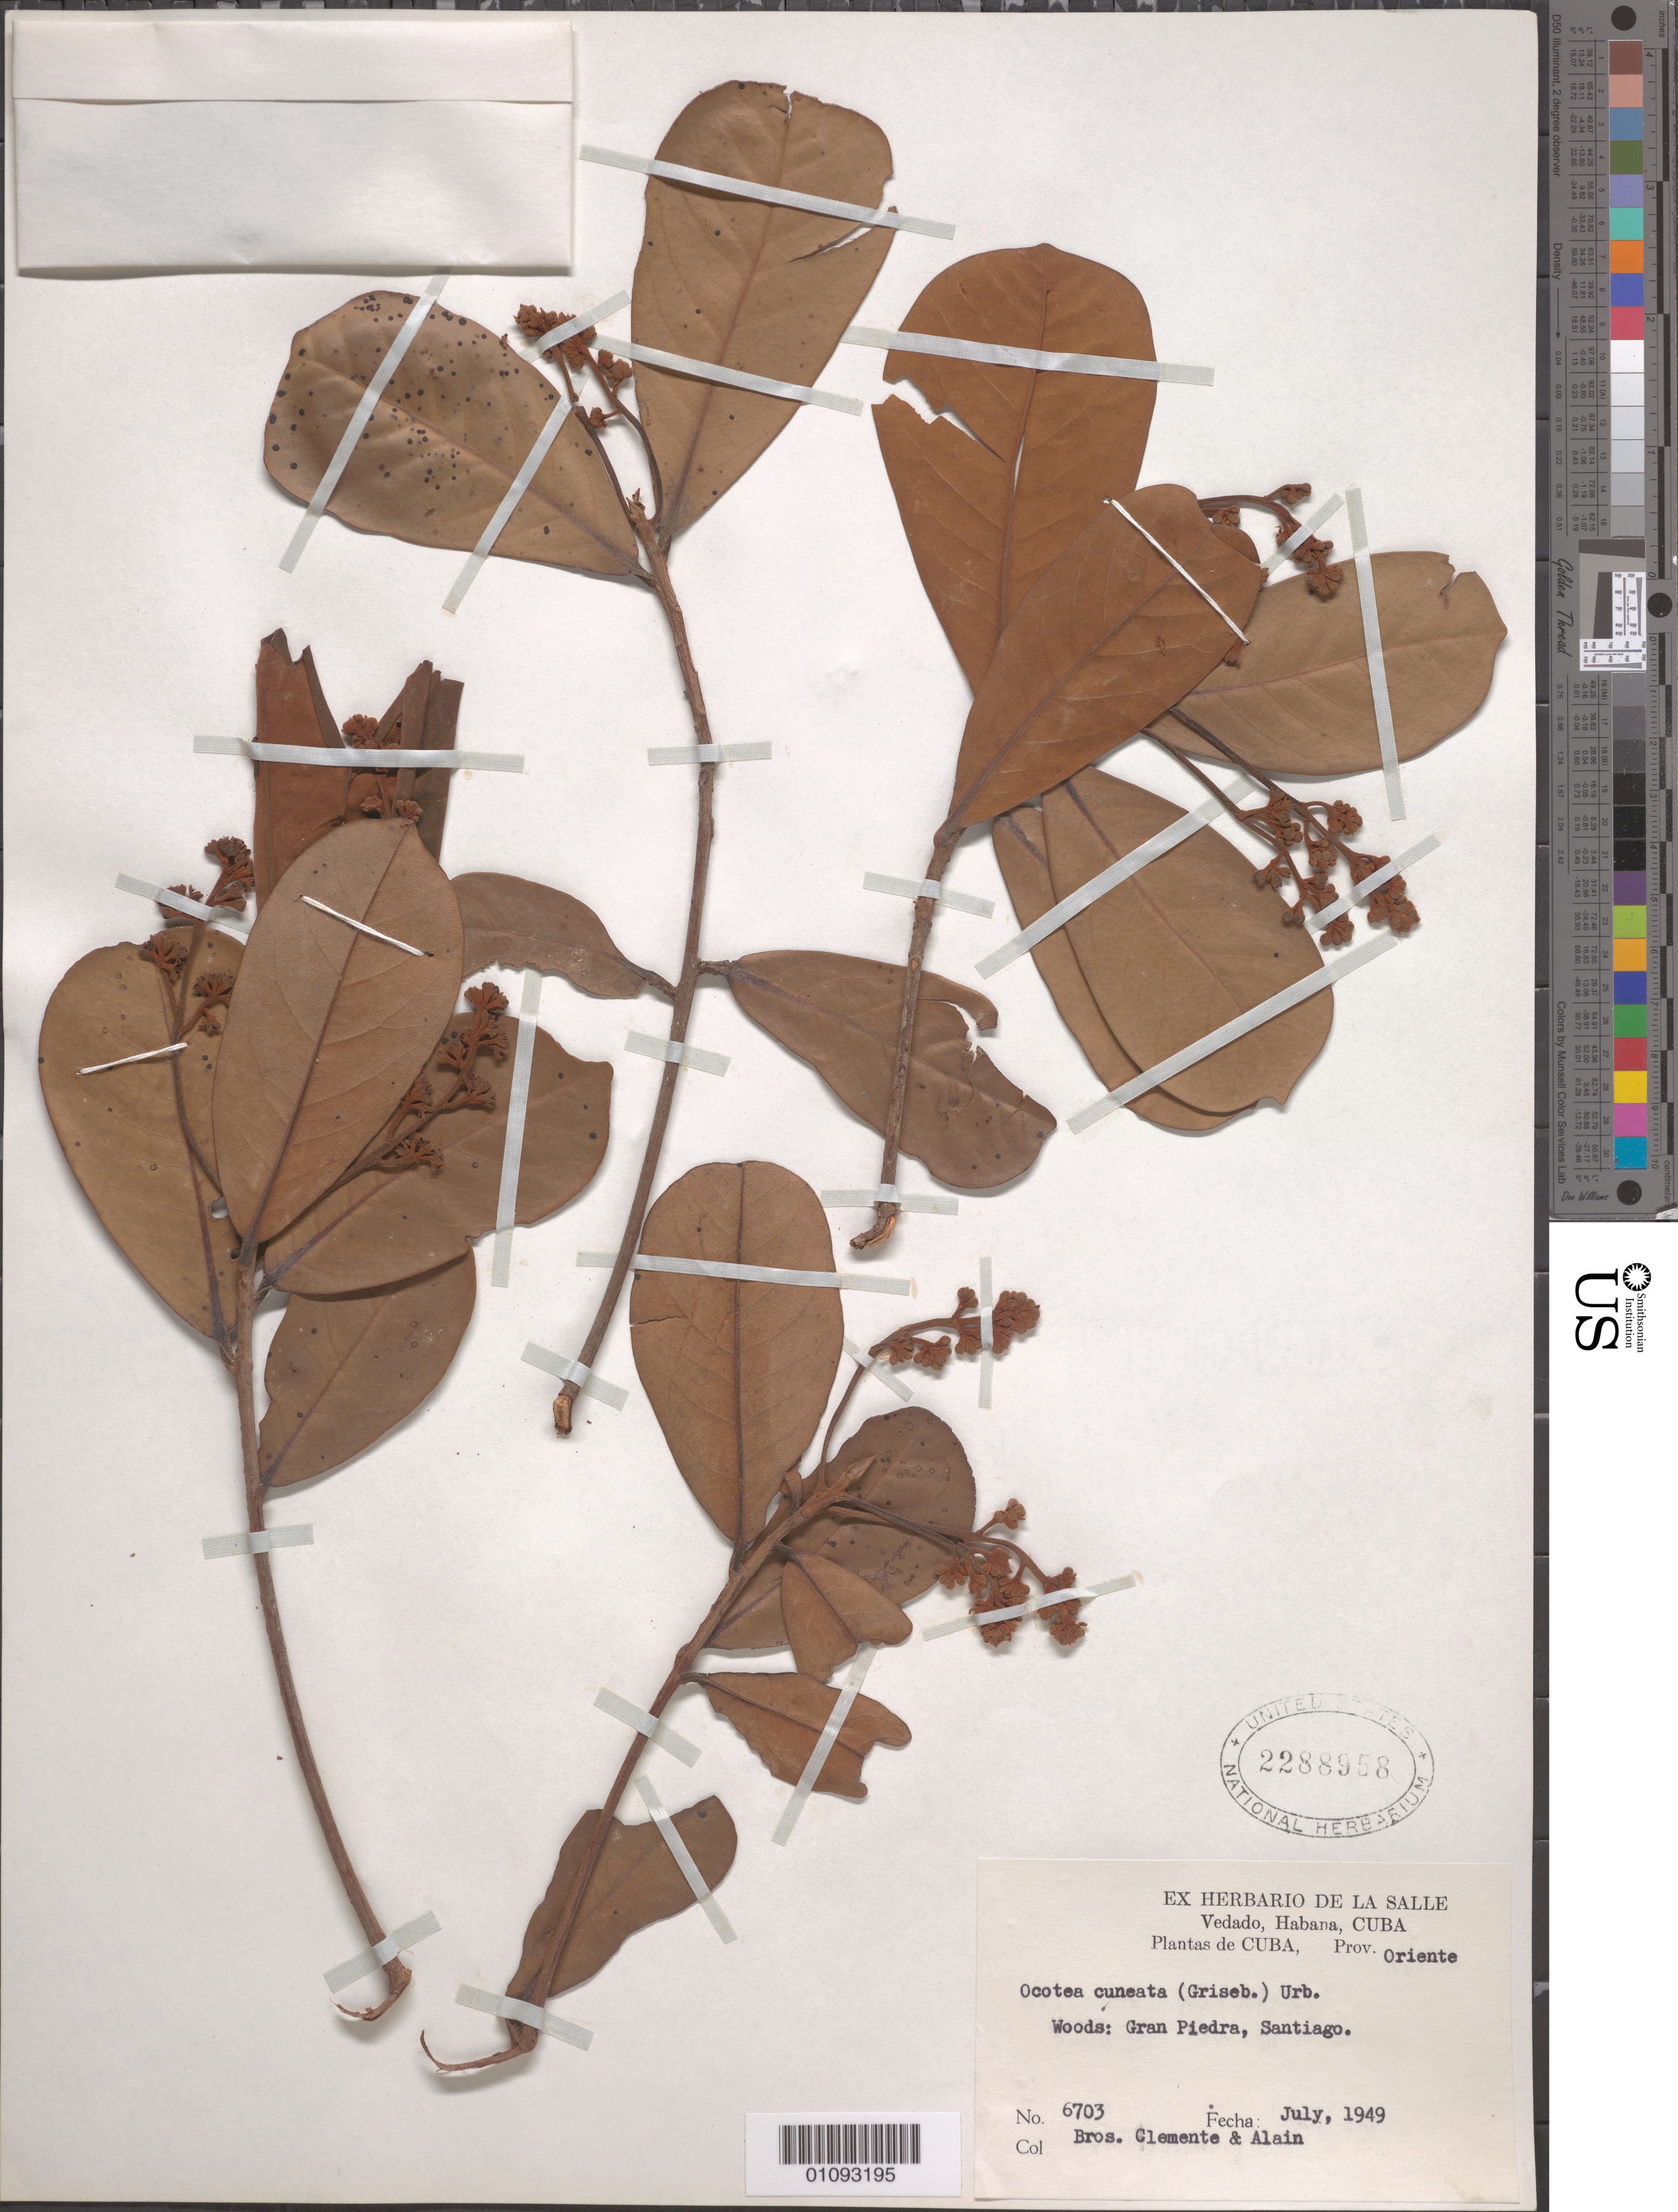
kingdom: Plantae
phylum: Tracheophyta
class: Magnoliopsida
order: Laurales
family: Lauraceae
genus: Ocotea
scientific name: Ocotea cuneata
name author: (Griseb.) M. Gómez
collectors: Bro. Clemente & A. H. Liogier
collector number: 6703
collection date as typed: Jul 1949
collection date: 1949-07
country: Cuba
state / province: Santiago de Cuba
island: Cuba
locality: Gran Piedra, Santiago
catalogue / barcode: US 2288958